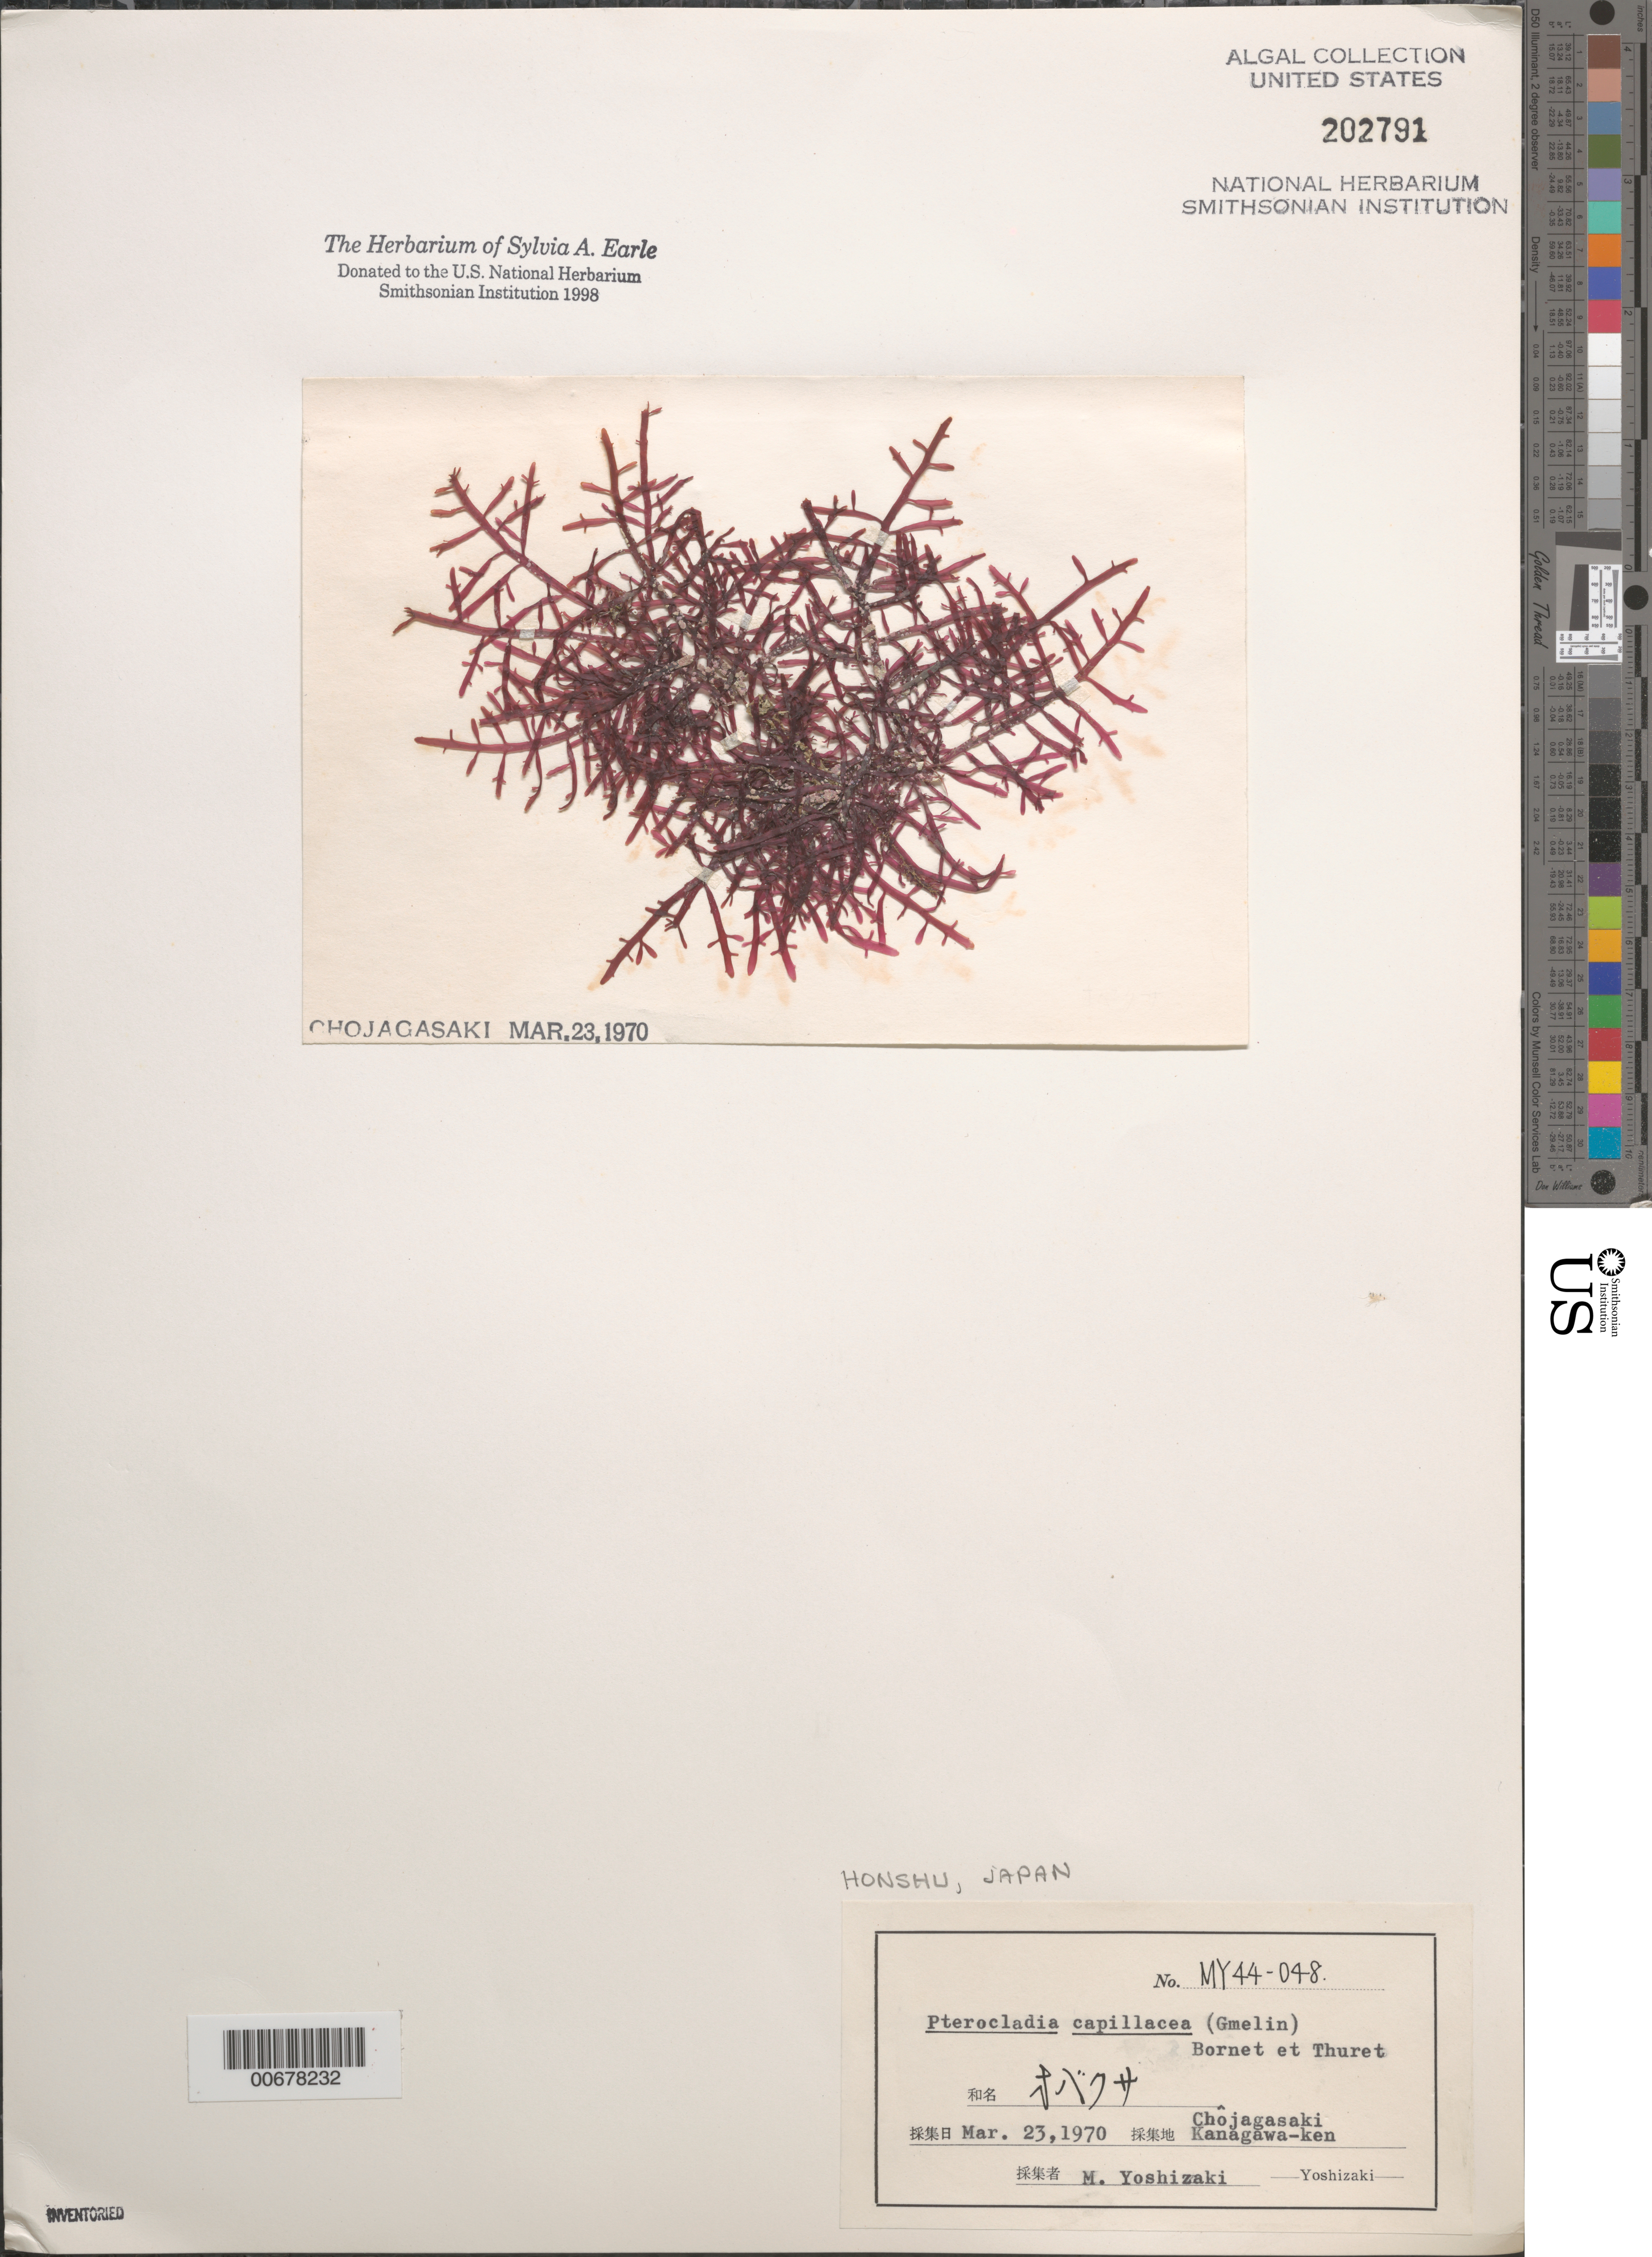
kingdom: Plantae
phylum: Rhodophyta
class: Florideophyceae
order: Gelidiales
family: Pterocladiaceae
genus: Pterocladiella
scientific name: Pterocladiella capillacea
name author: (S.G. Gmel.) Santelices & Hommers.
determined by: Algae name updating Project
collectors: M. Yoshizaki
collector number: MY 44-048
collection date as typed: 23 Mar 1970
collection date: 1970-03-23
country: Japan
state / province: Kanagawa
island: Honshu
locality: Chojagasaki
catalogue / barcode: US 202791